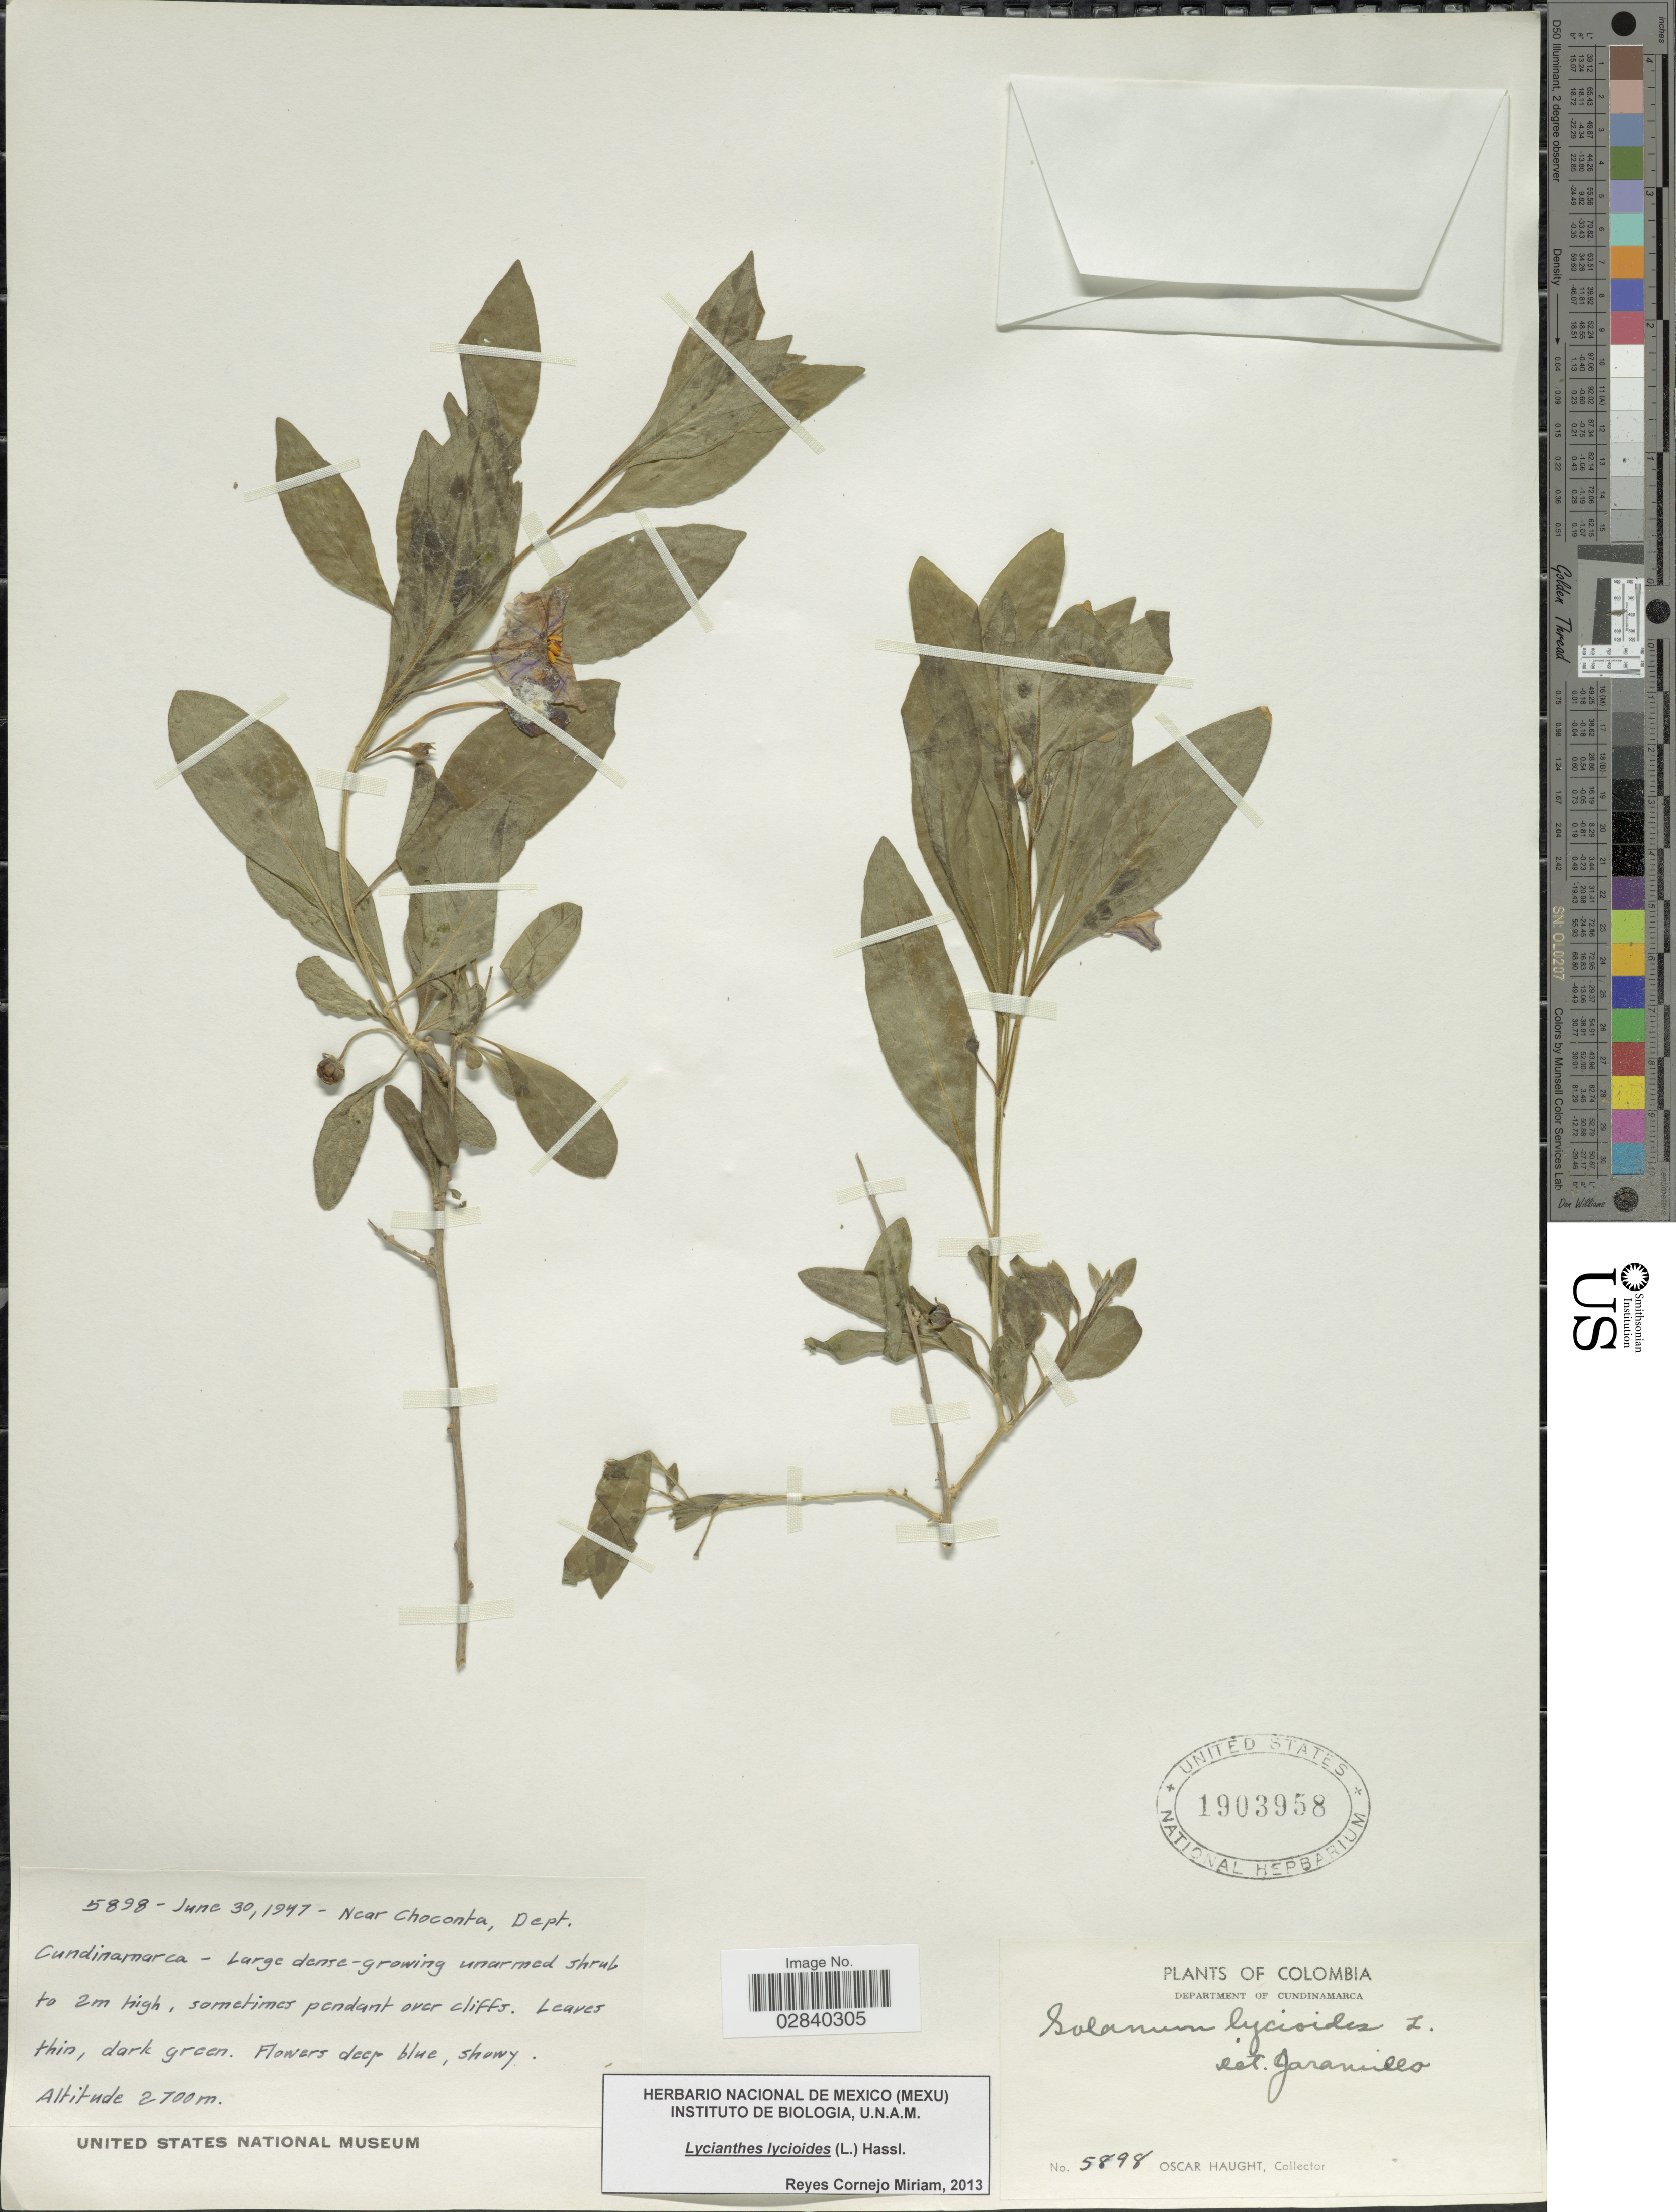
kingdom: Plantae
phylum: Tracheophyta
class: Magnoliopsida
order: Solanales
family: Solanaceae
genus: Lycianthes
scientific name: Lycianthes lycioides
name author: (L.) Hassl.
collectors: O. L. Haught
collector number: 5898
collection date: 1947-06-30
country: Colombia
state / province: Cundinamarca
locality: Near Choconta, Dept. Cundinamarca.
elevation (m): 2700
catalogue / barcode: US 1903958